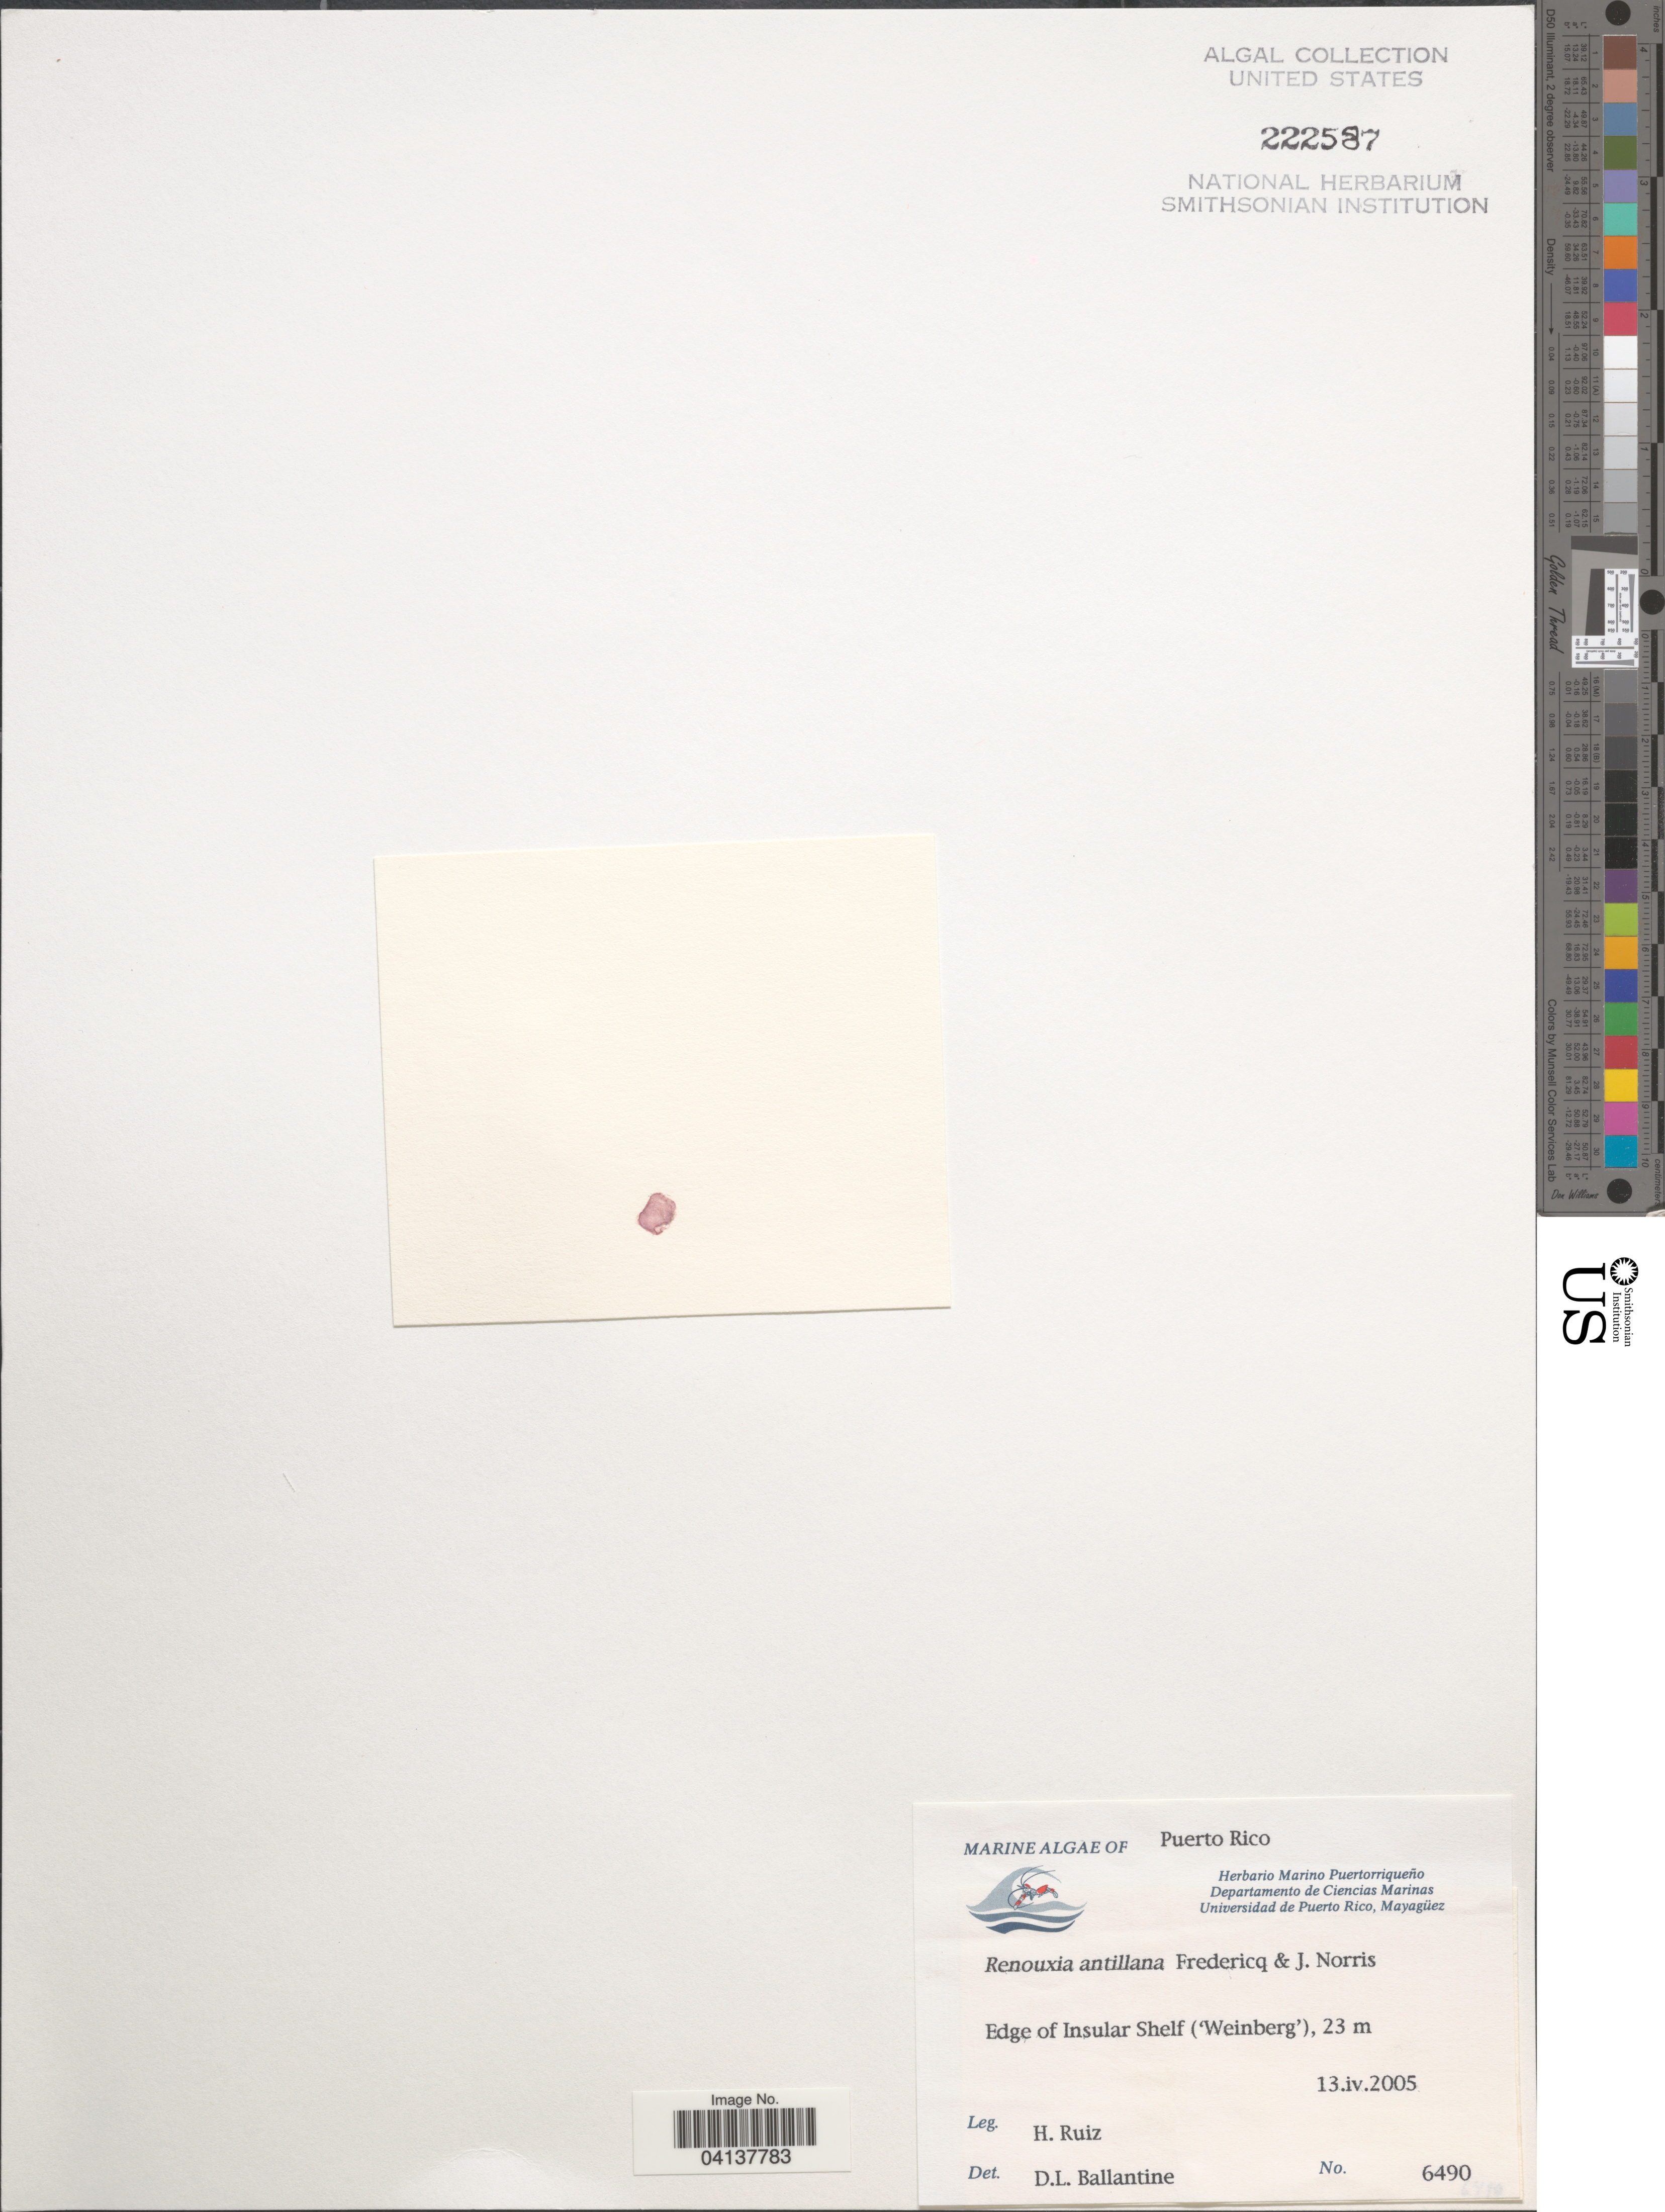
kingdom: Plantae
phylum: Rhodophyta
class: Florideophyceae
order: Rhodogorgonales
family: Rhodogorgonaceae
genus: Renouxia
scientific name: Renouxia antillana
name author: Fredericq & J.N. Norris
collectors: H. Ruiz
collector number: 6490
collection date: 2005-04-13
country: Puerto Rico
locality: Edge of Insular Shelf ('Weinberg').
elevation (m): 23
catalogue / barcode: US 222587